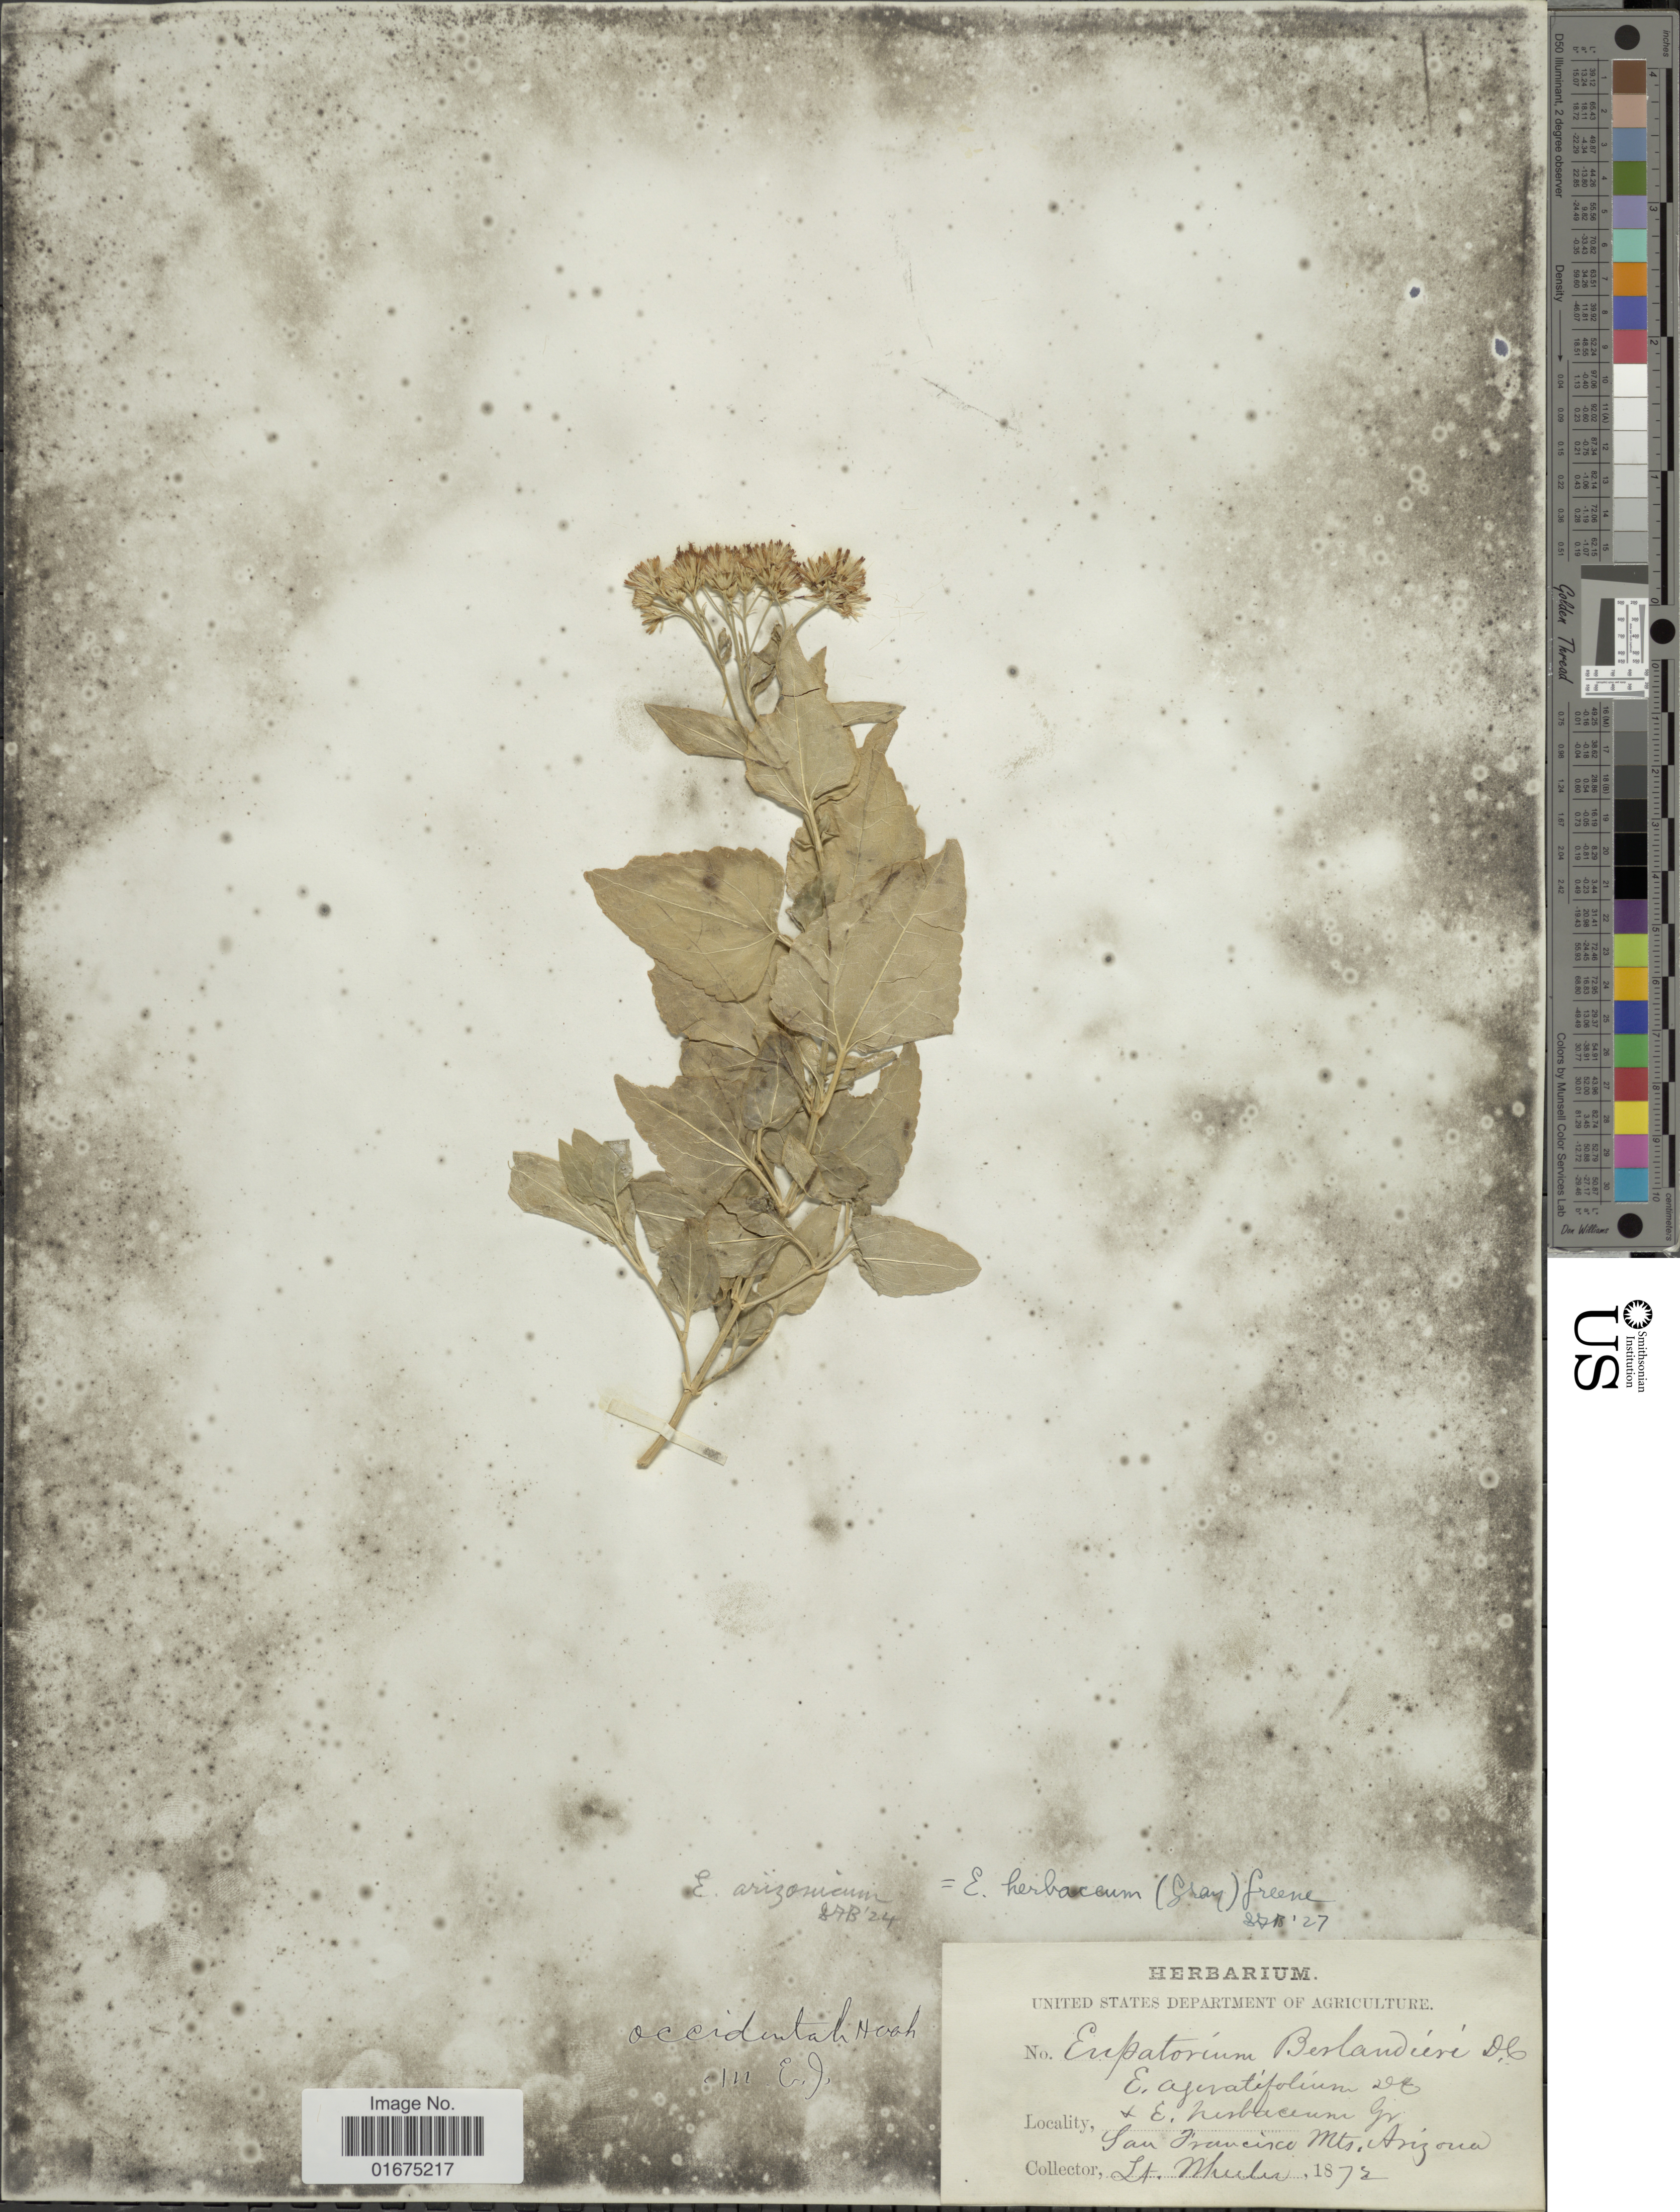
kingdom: Plantae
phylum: Tracheophyta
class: Magnoliopsida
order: Asterales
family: Asteraceae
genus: Ageratina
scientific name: Ageratina herbacea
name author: (A. Gray) R.M. King & H. Rob.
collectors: -- Wheeler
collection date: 1872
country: United States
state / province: Arizona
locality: San Francisco Mts.